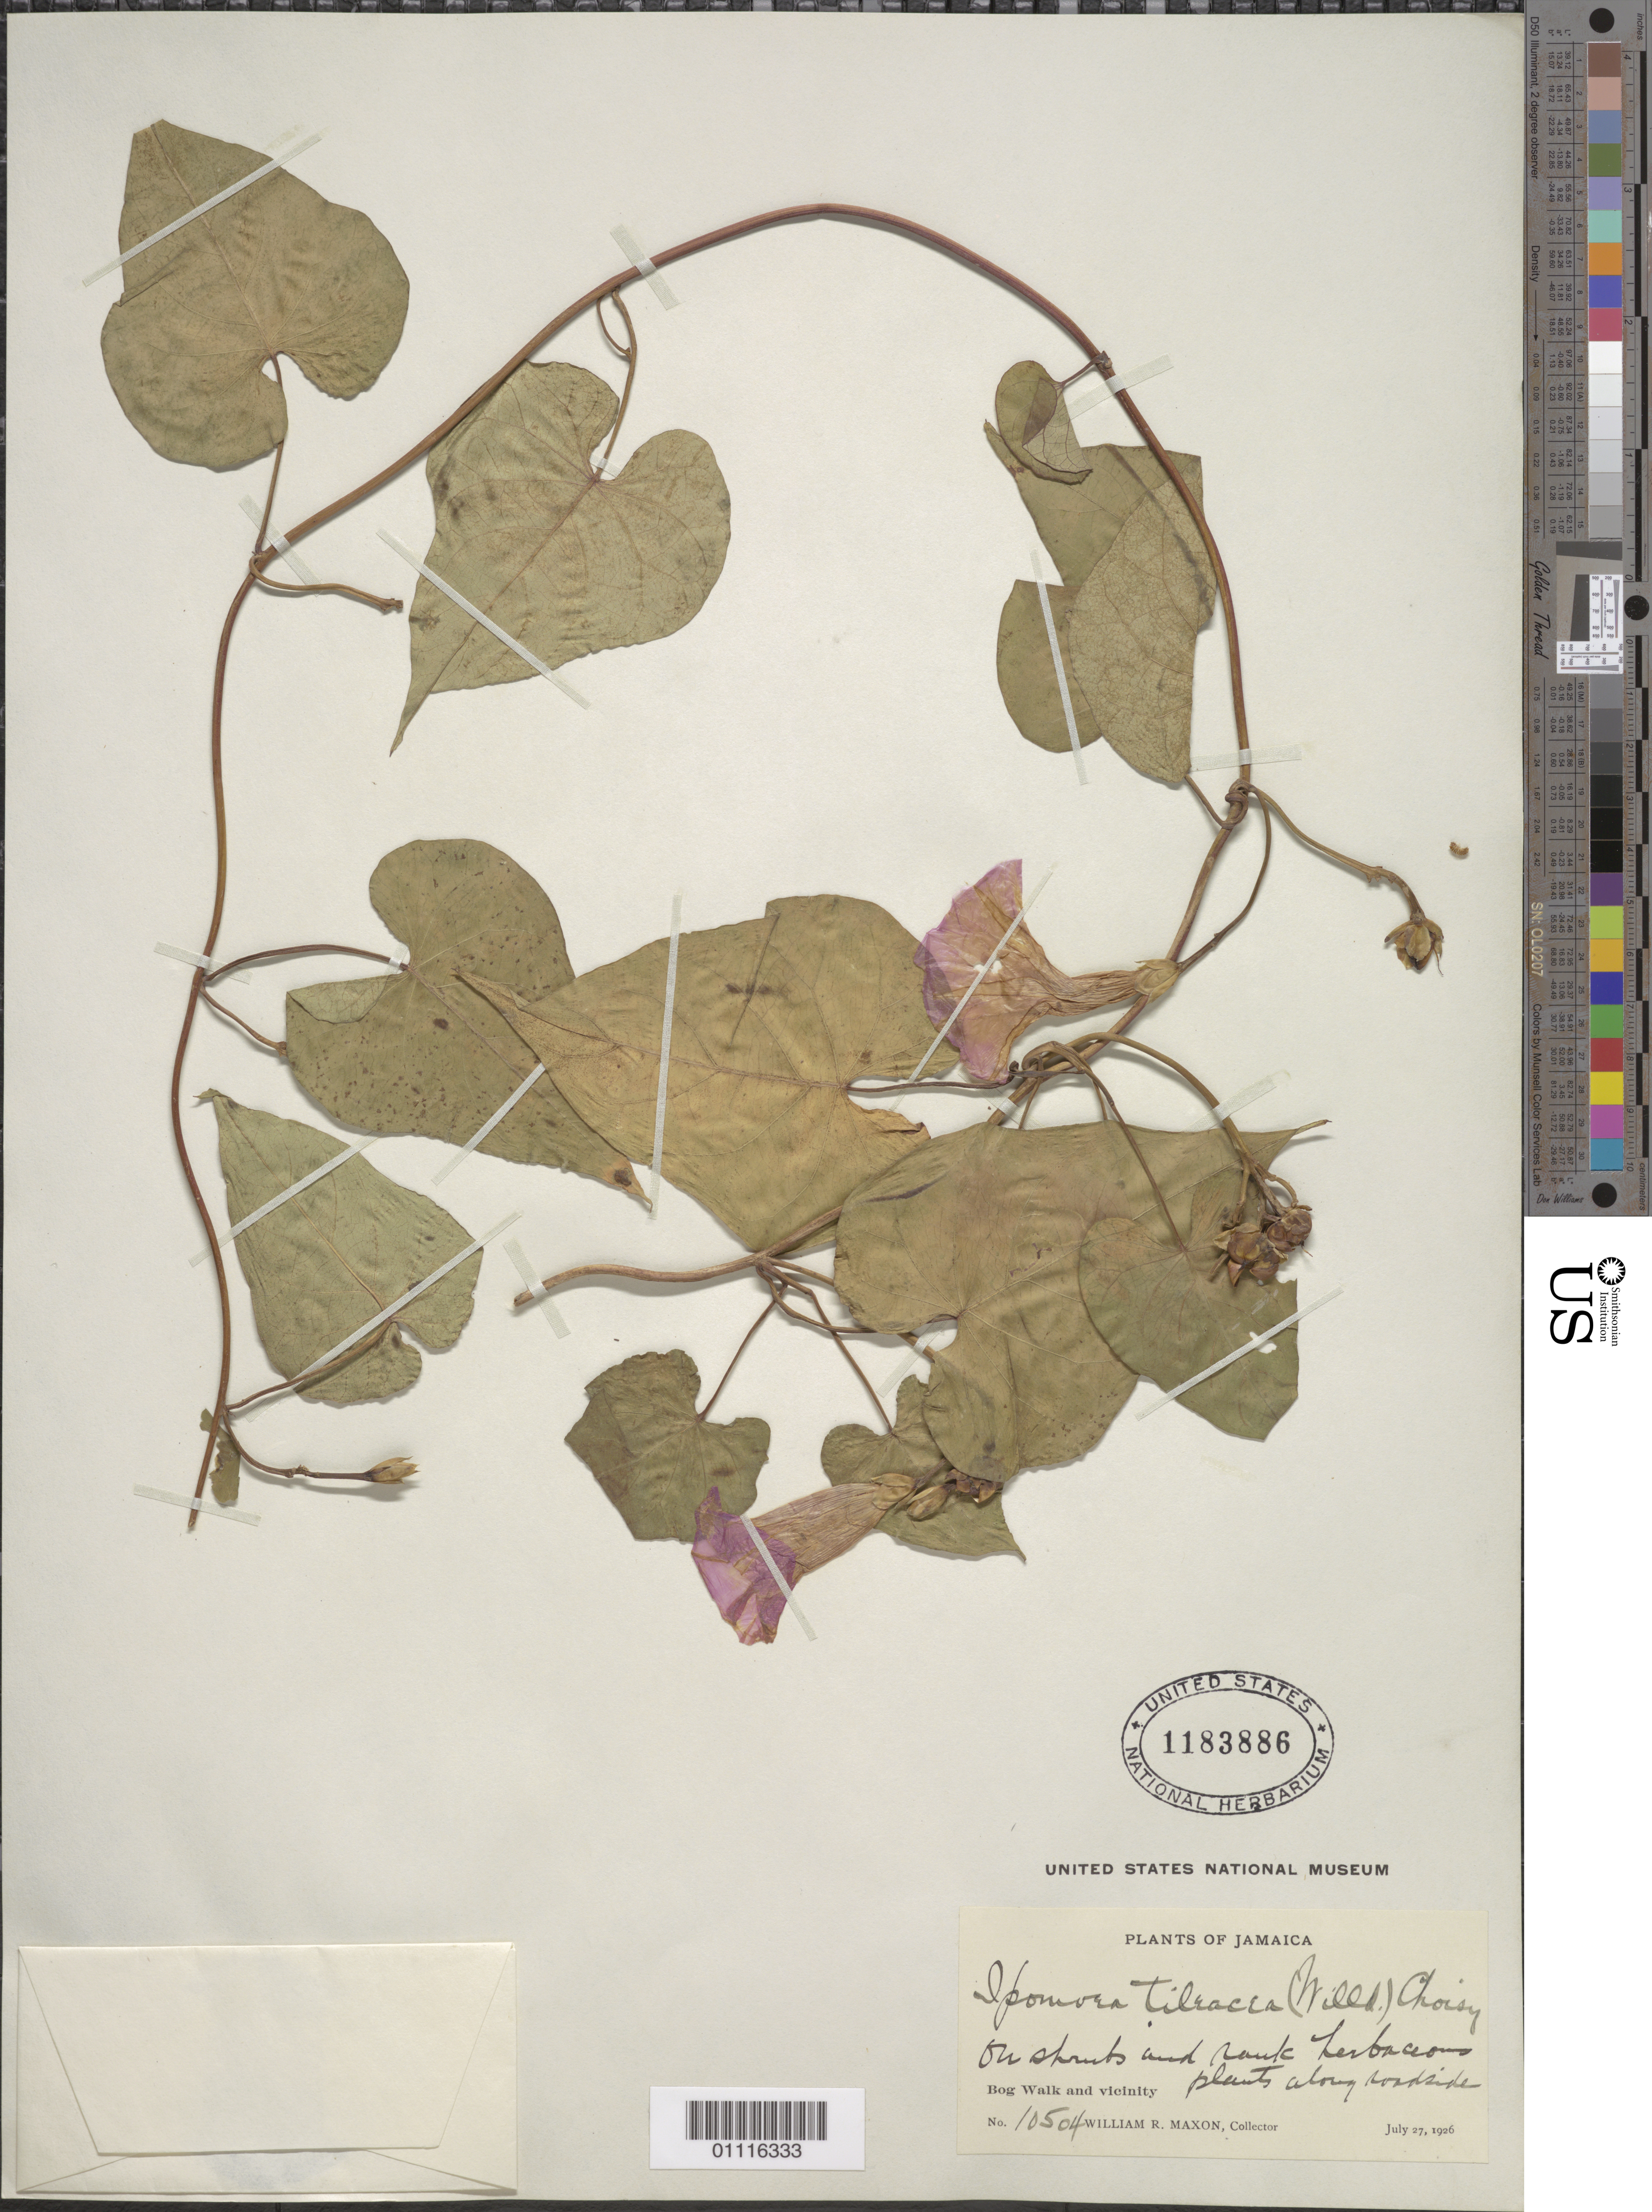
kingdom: Plantae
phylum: Tracheophyta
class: Magnoliopsida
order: Solanales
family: Convolvulaceae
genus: Ipomoea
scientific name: Ipomoea tiliacea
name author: (Willd.) Choisy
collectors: W. R. Maxon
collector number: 10504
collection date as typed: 27 Jul 1926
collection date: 1926-07-27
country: Jamaica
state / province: Saint Catherine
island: Jamaica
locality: Bog Walk and vicinity. On shrubs and rank [ ? handwriting] herbaceous plants along roadside.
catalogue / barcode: US 1183886